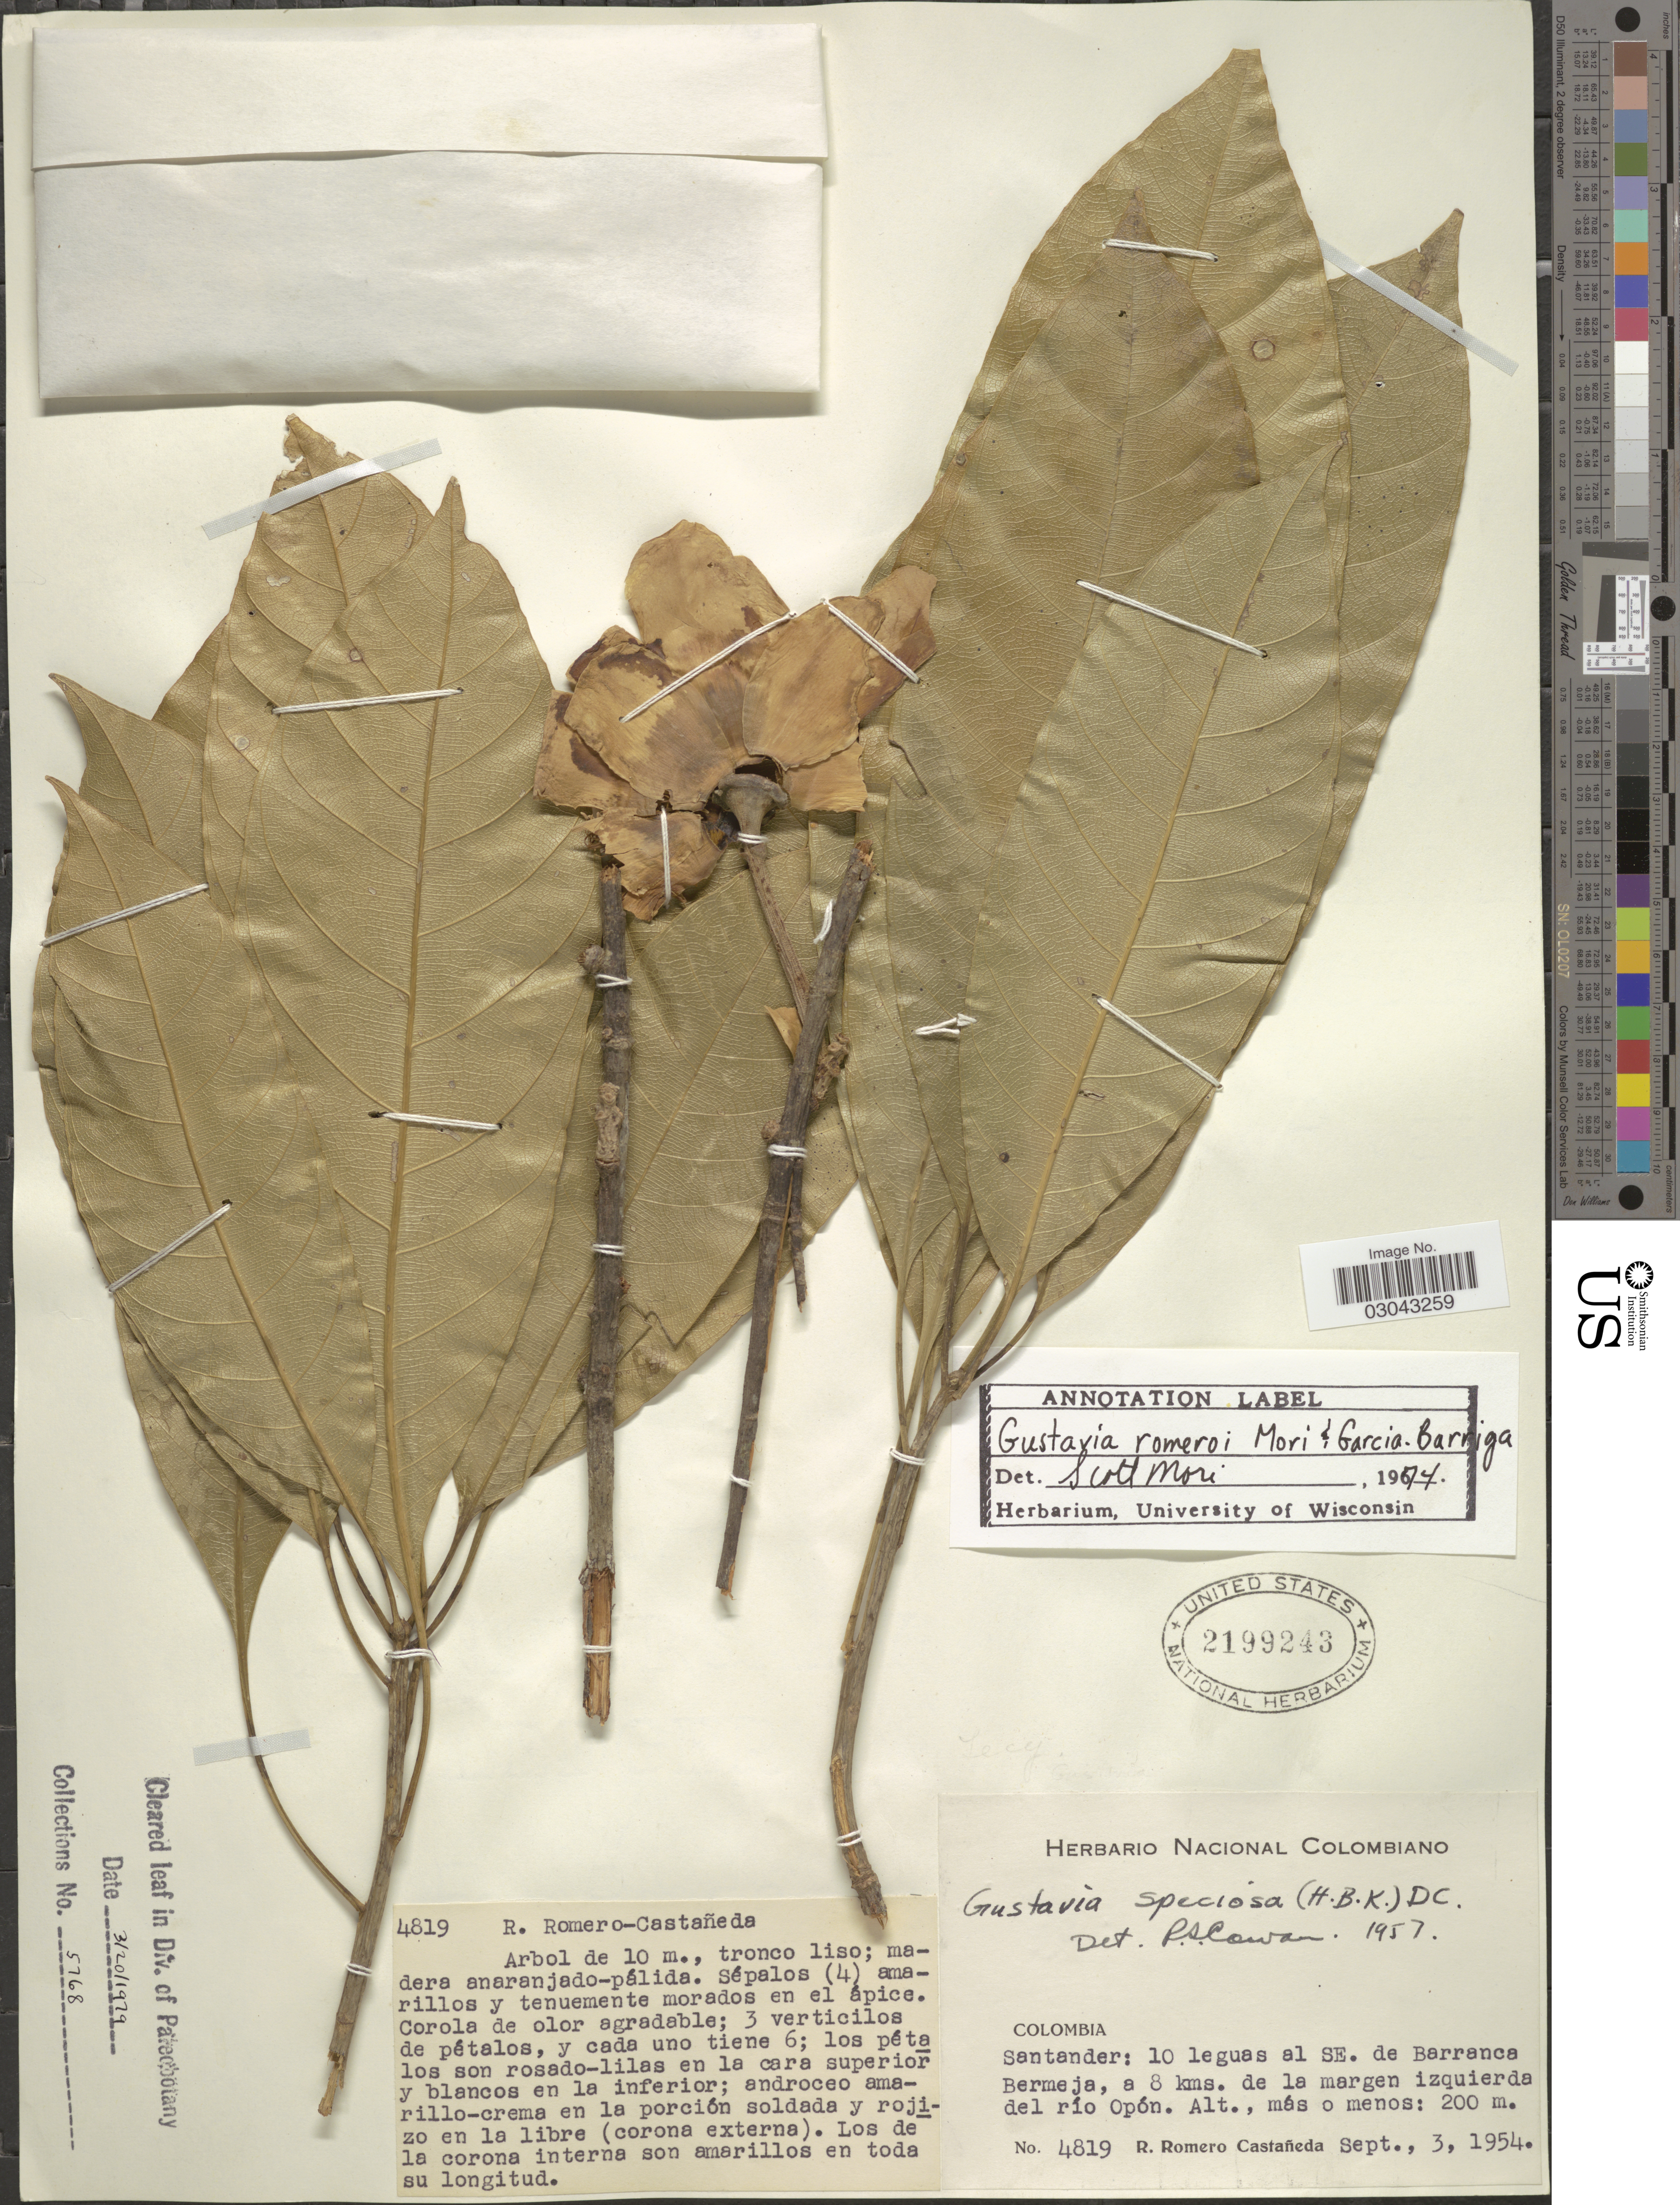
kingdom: Plantae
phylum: Tracheophyta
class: Magnoliopsida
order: Ericales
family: Lecythidaceae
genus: Gustavia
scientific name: Gustavia romeroi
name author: S.A. Mori & García-Barr.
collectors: R. Romero Castañeda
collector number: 4819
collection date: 1954-09-03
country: Colombia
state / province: Santander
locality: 10 leguas al SE. de Barranca Bermeja, a 8 kms. de la margen izquierda del río Opón.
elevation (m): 200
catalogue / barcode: US 2199243